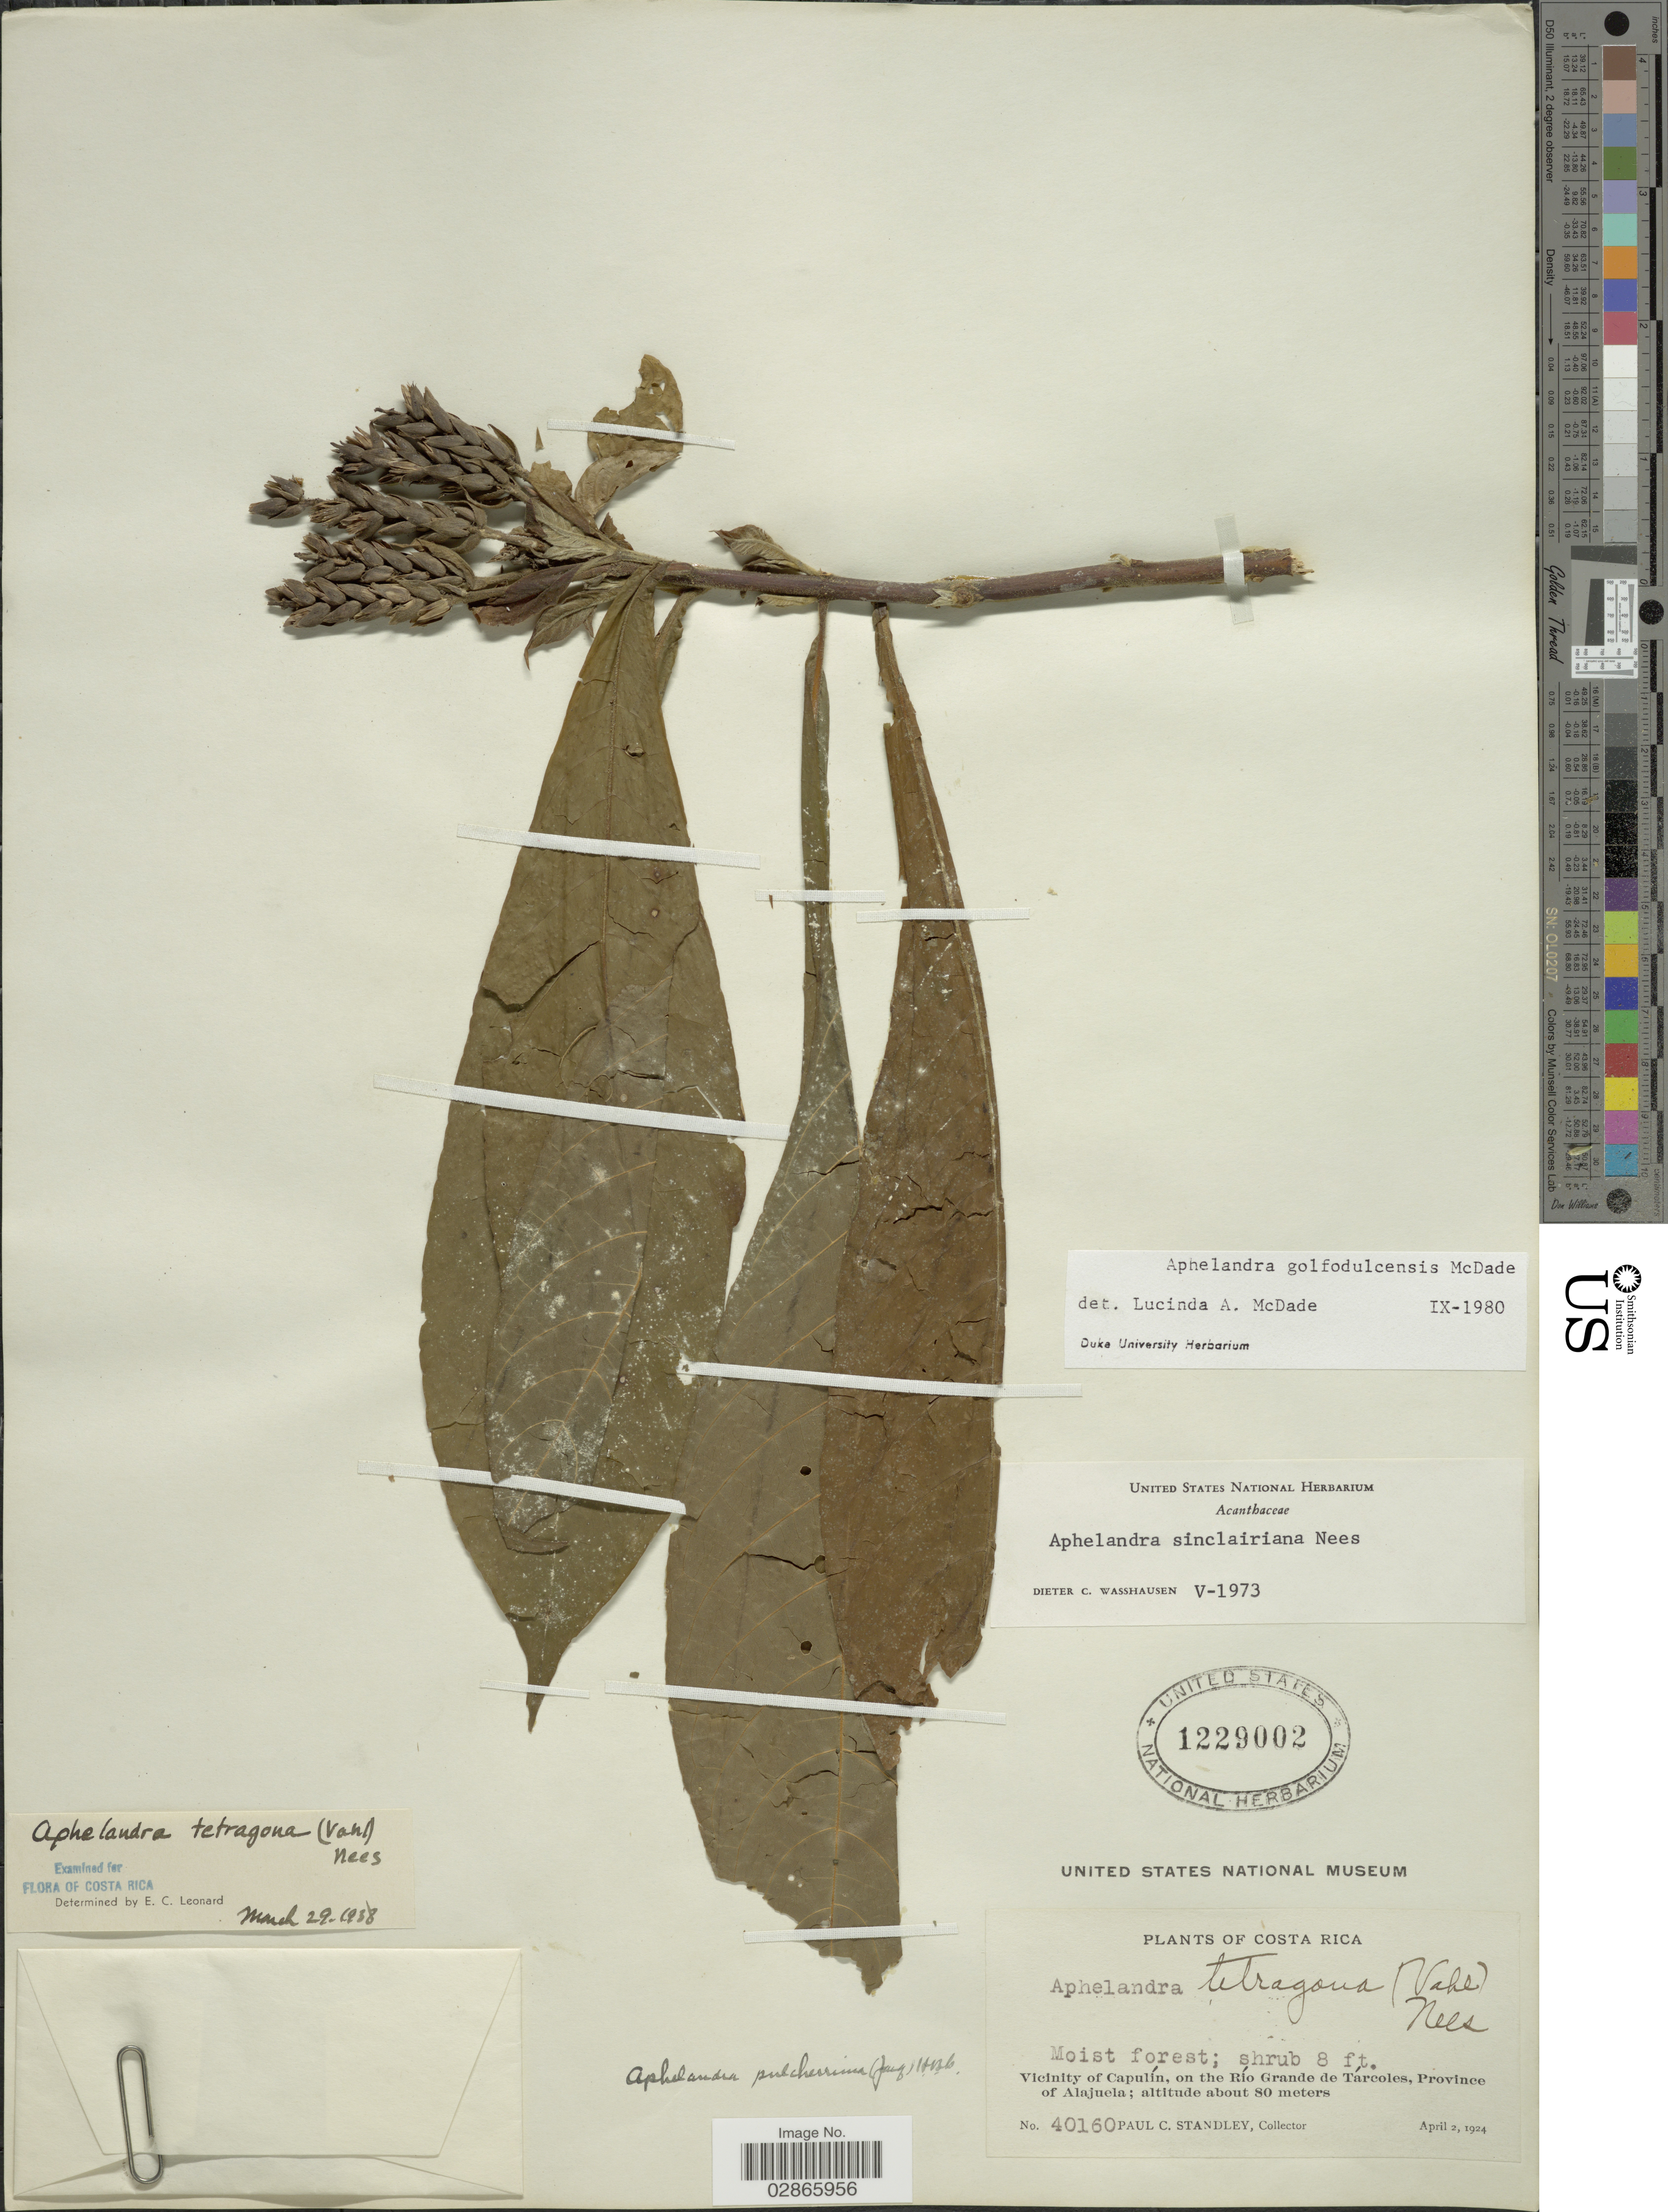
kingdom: Plantae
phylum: Tracheophyta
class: Magnoliopsida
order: Lamiales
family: Acanthaceae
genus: Aphelandra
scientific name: Aphelandra golfodulcensis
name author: McDade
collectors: P. C. Standley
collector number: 40160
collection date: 1924-04-02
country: Costa Rica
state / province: Alajuela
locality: Vicinity of Capulín, on the Río Grande de Tárcoles.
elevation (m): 80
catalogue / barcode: US 1229002